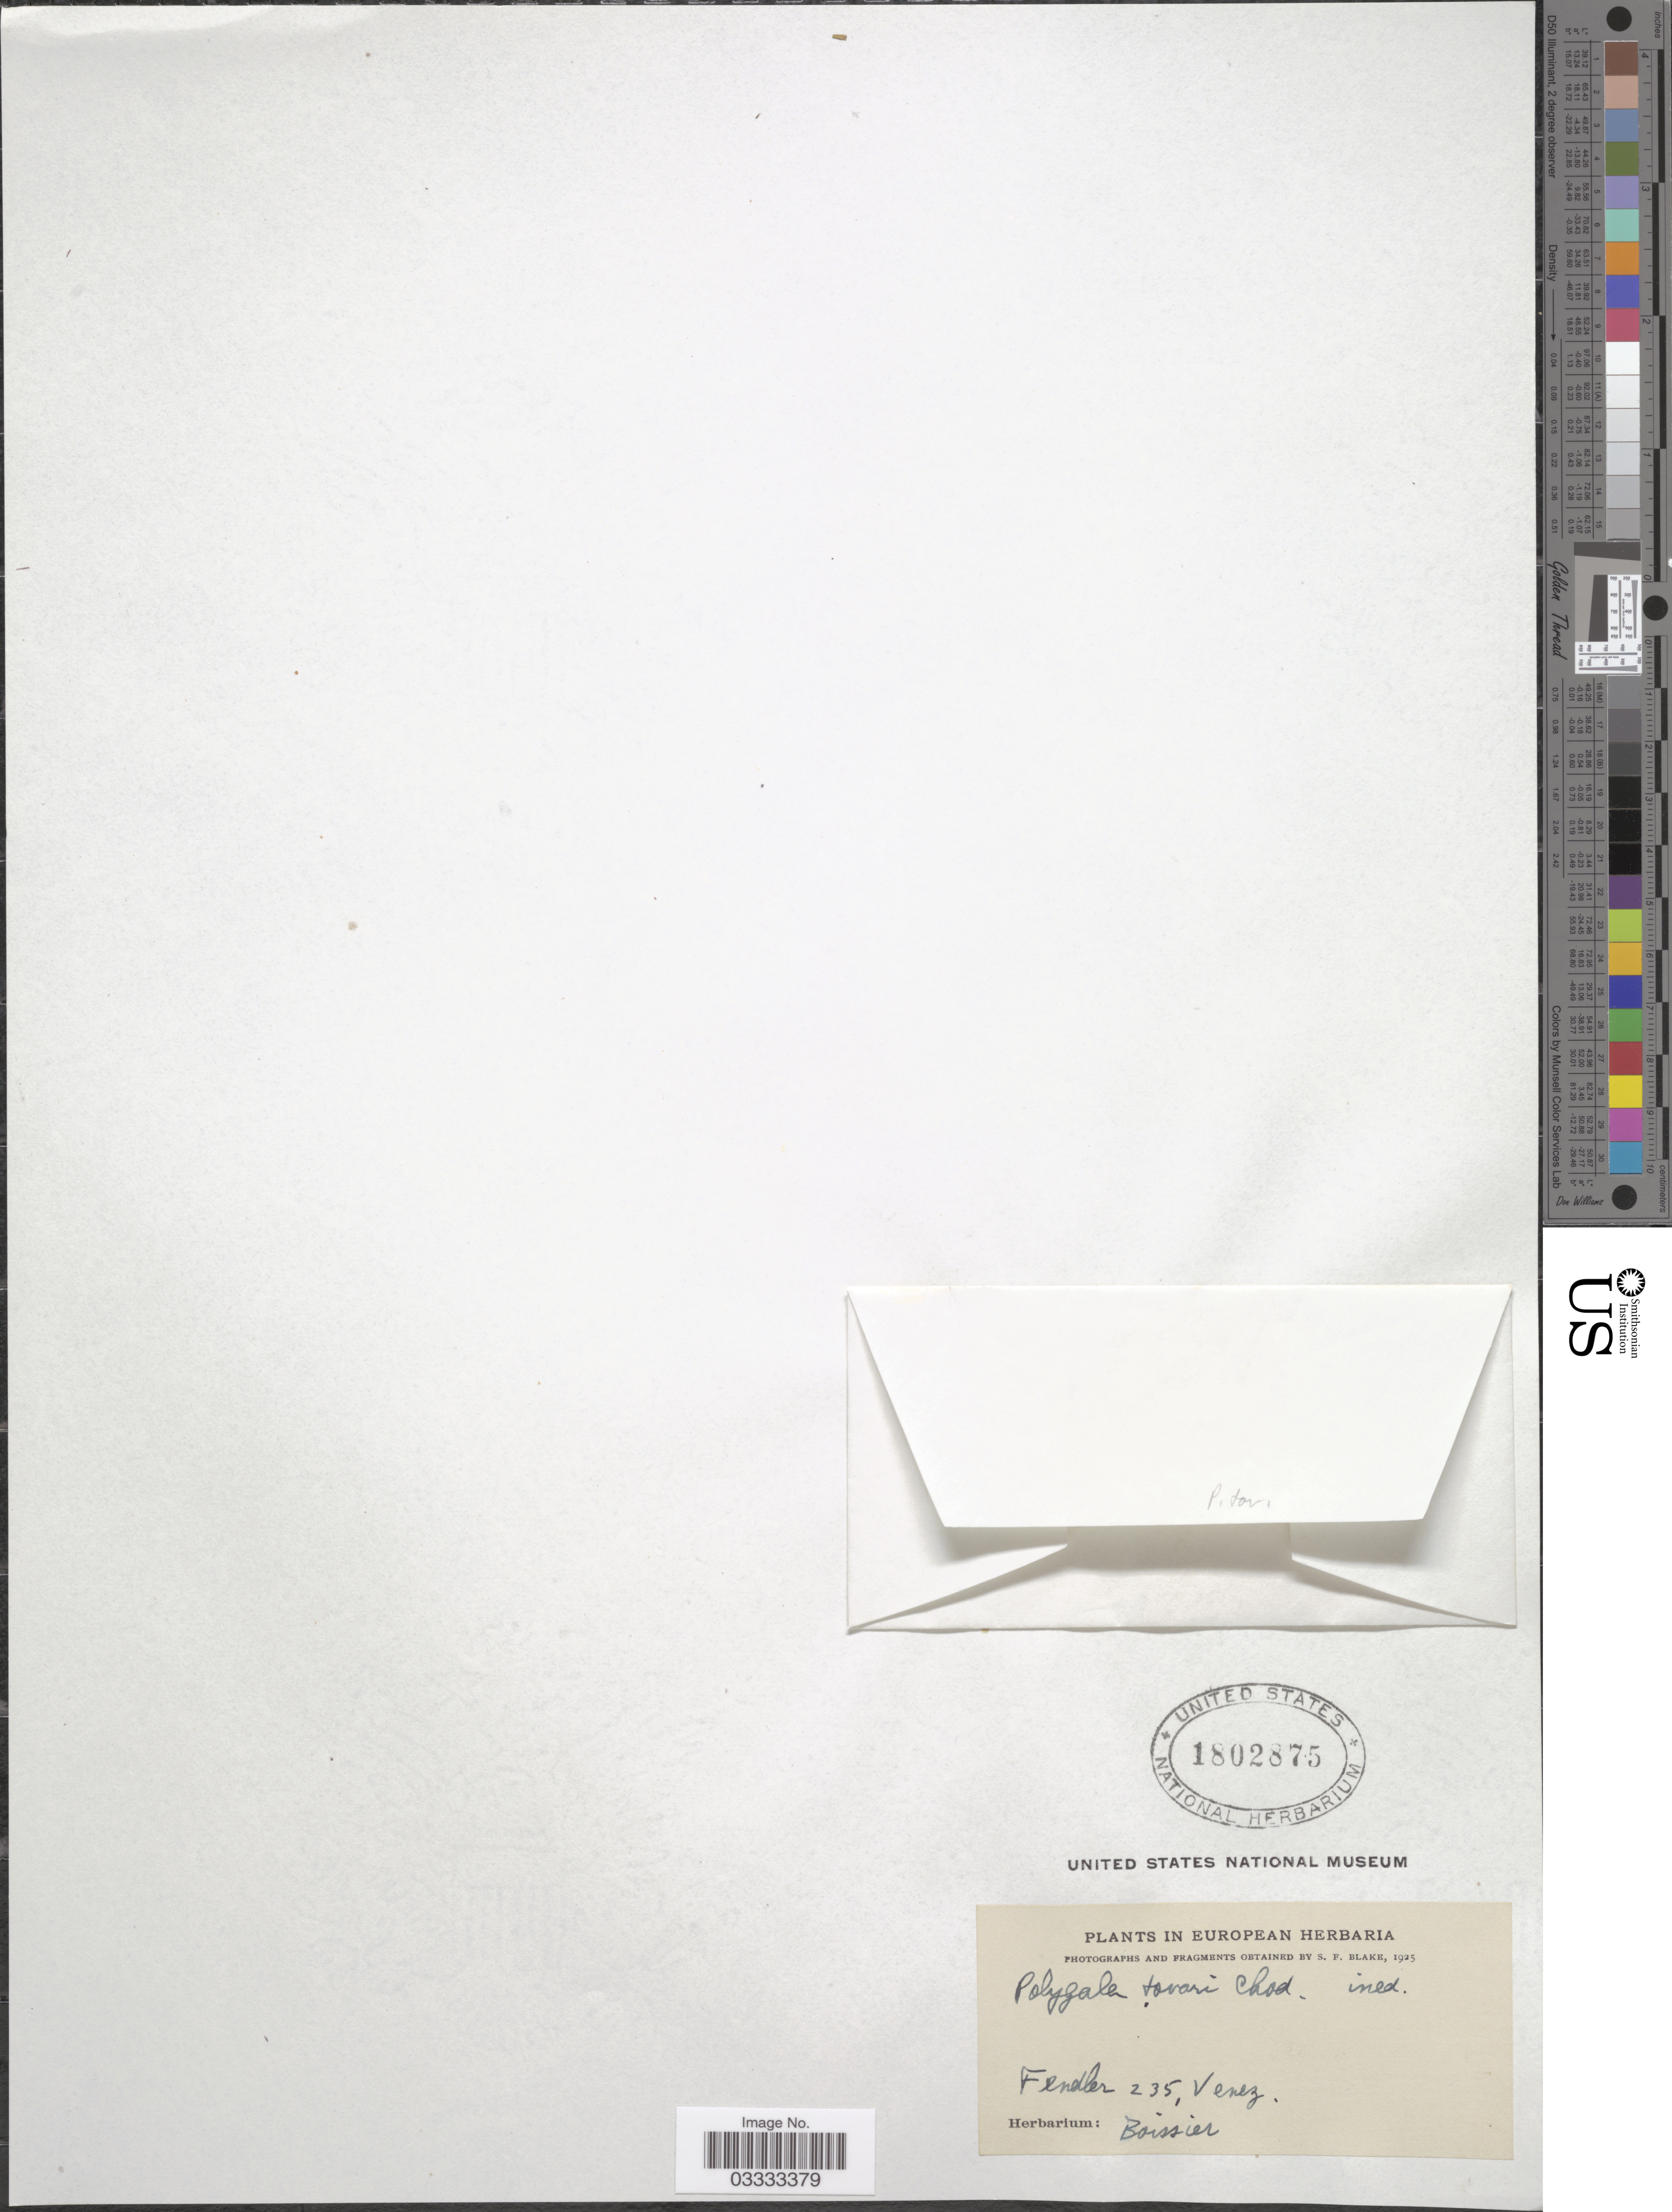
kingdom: Plantae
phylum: Tracheophyta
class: Magnoliopsida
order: Fabales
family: Polygalaceae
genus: Hebecarpa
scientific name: Hebecarpa caracasana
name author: (Kunth) J.R. Abbott & J.F.B. Pastore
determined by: Strong, Mark T., (BOT), Smithsonian Institution - National Museum of Natural History (UNITED STATES)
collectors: -. Fendler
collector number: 235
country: Venezuela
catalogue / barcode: US 1802875